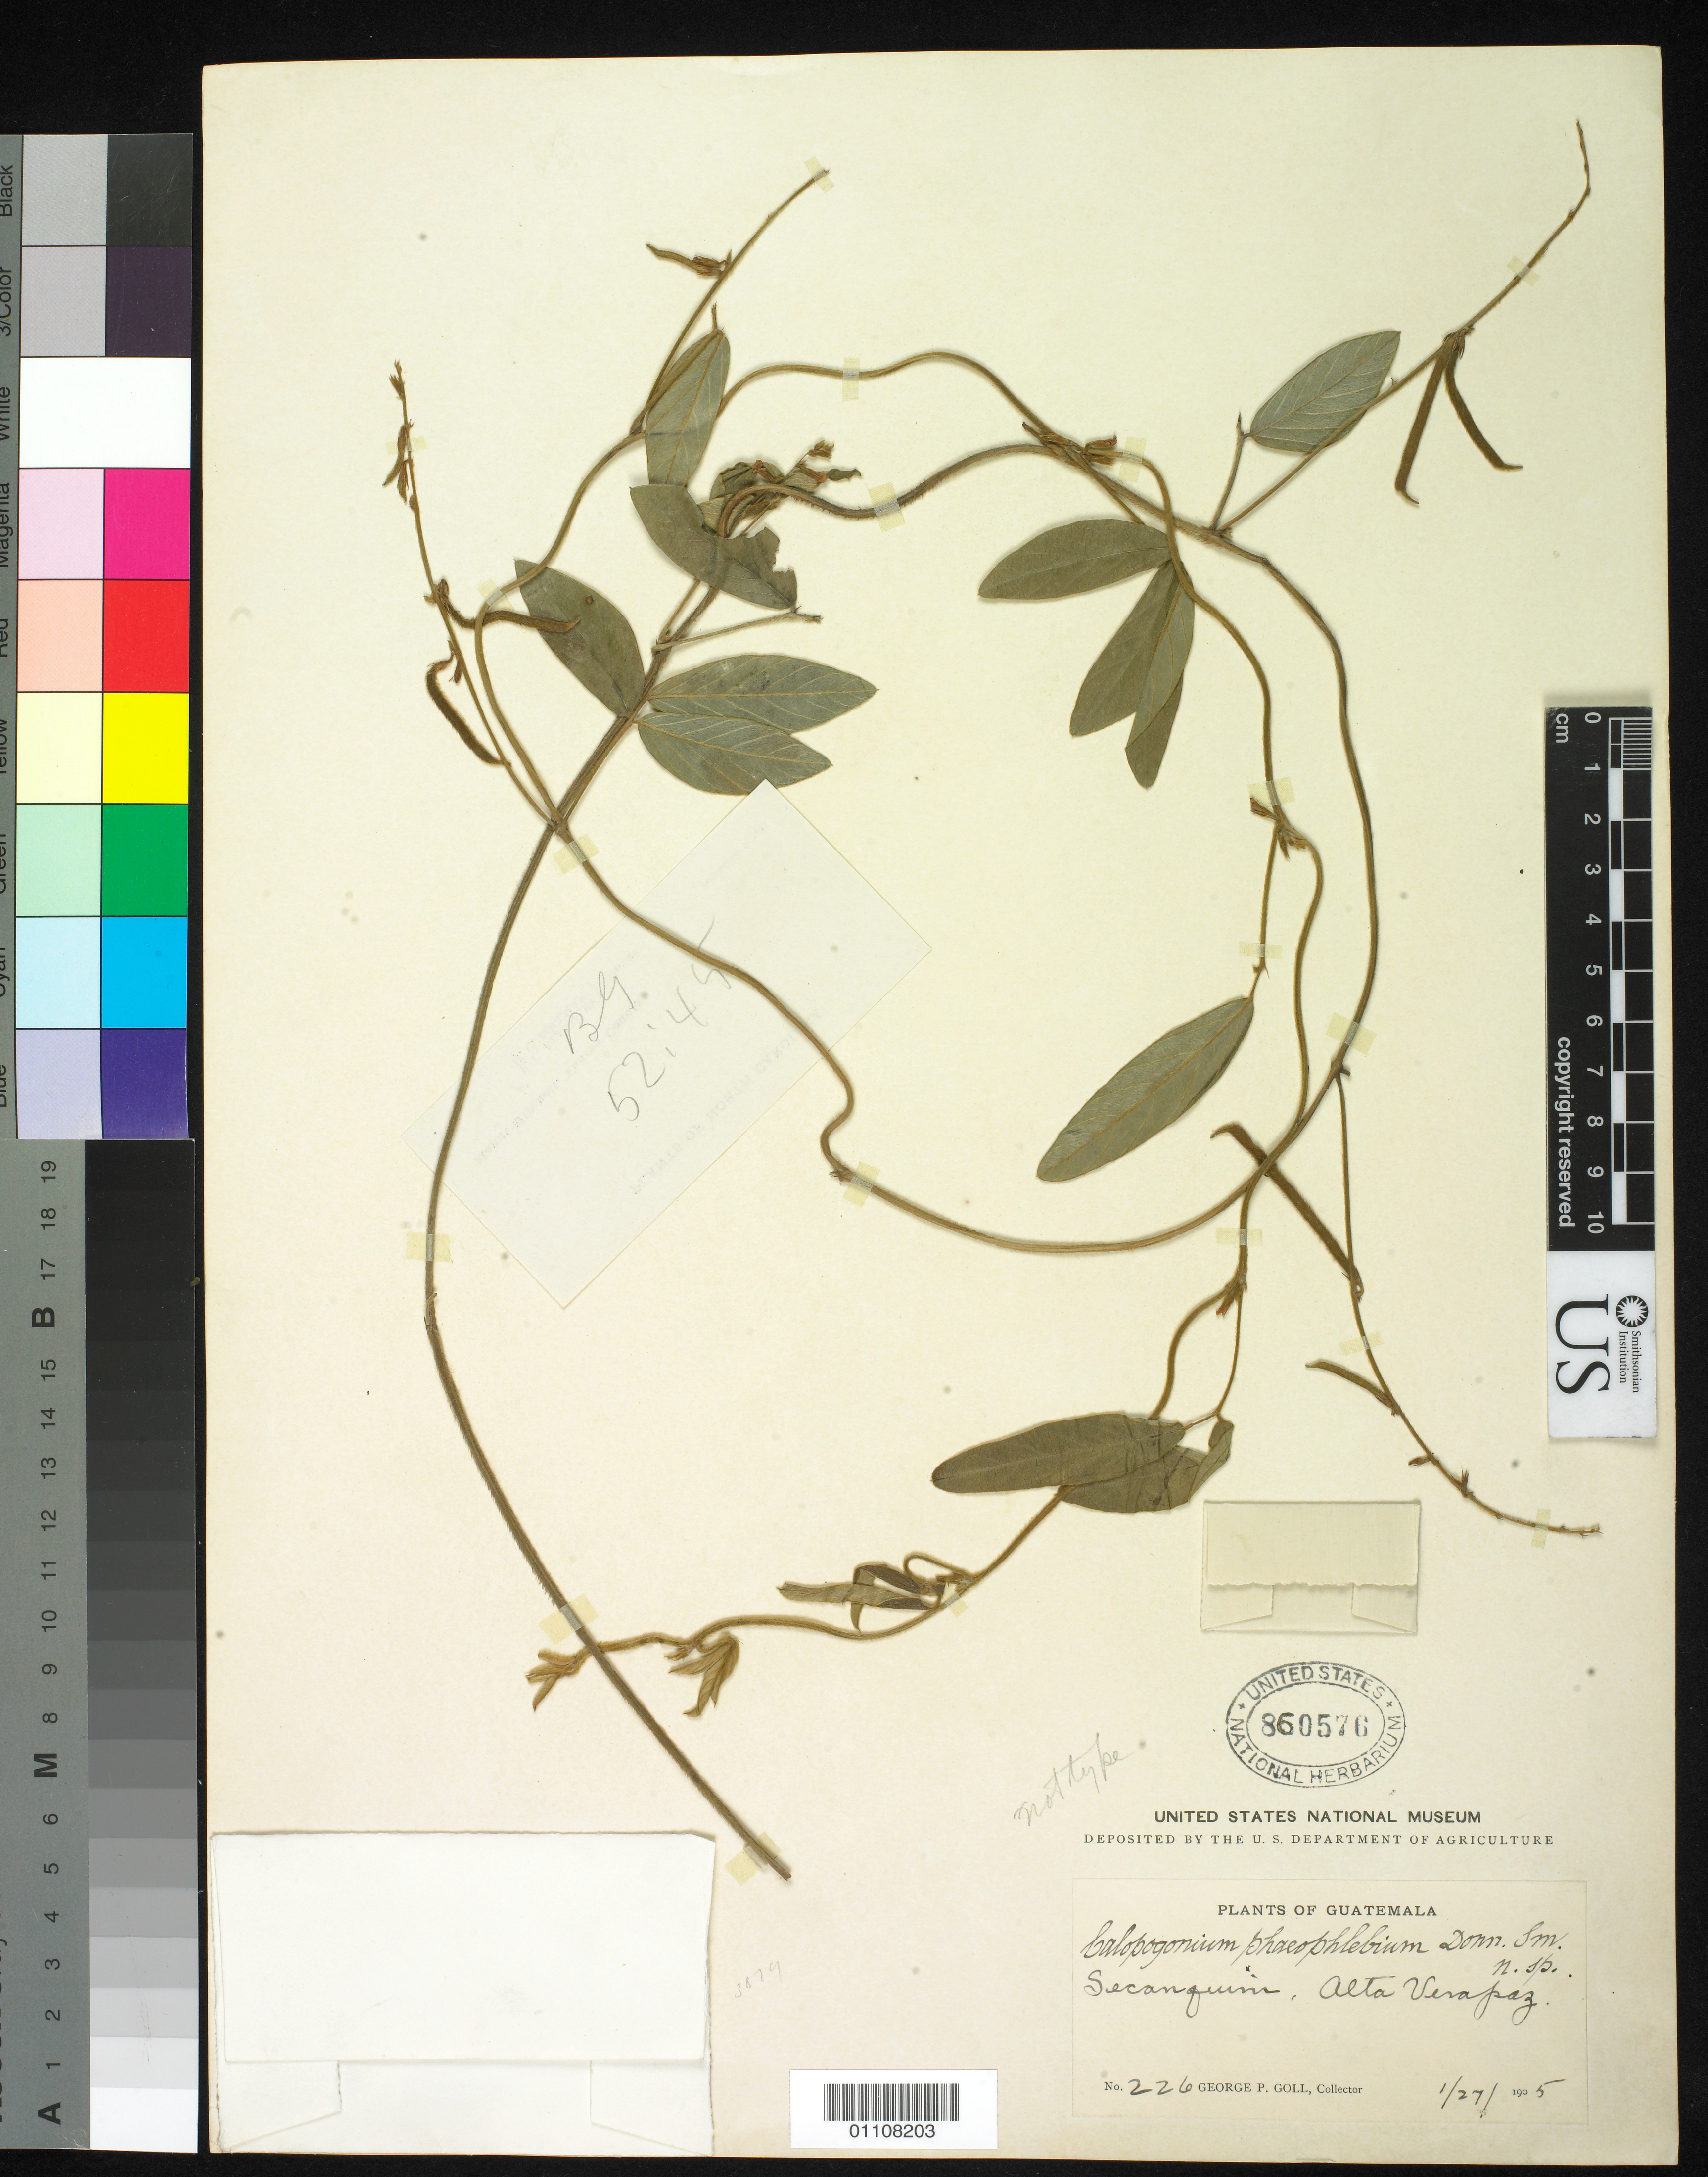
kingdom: Plantae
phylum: Tracheophyta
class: Magnoliopsida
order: Fabales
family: Fabaceae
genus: Calopogonium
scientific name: Calopogonium phaeophlebium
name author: Donn. Sm.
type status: Syntype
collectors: G. Goll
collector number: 226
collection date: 1905-01-27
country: Guatemala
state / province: Alta Verapaz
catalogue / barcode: US 860576